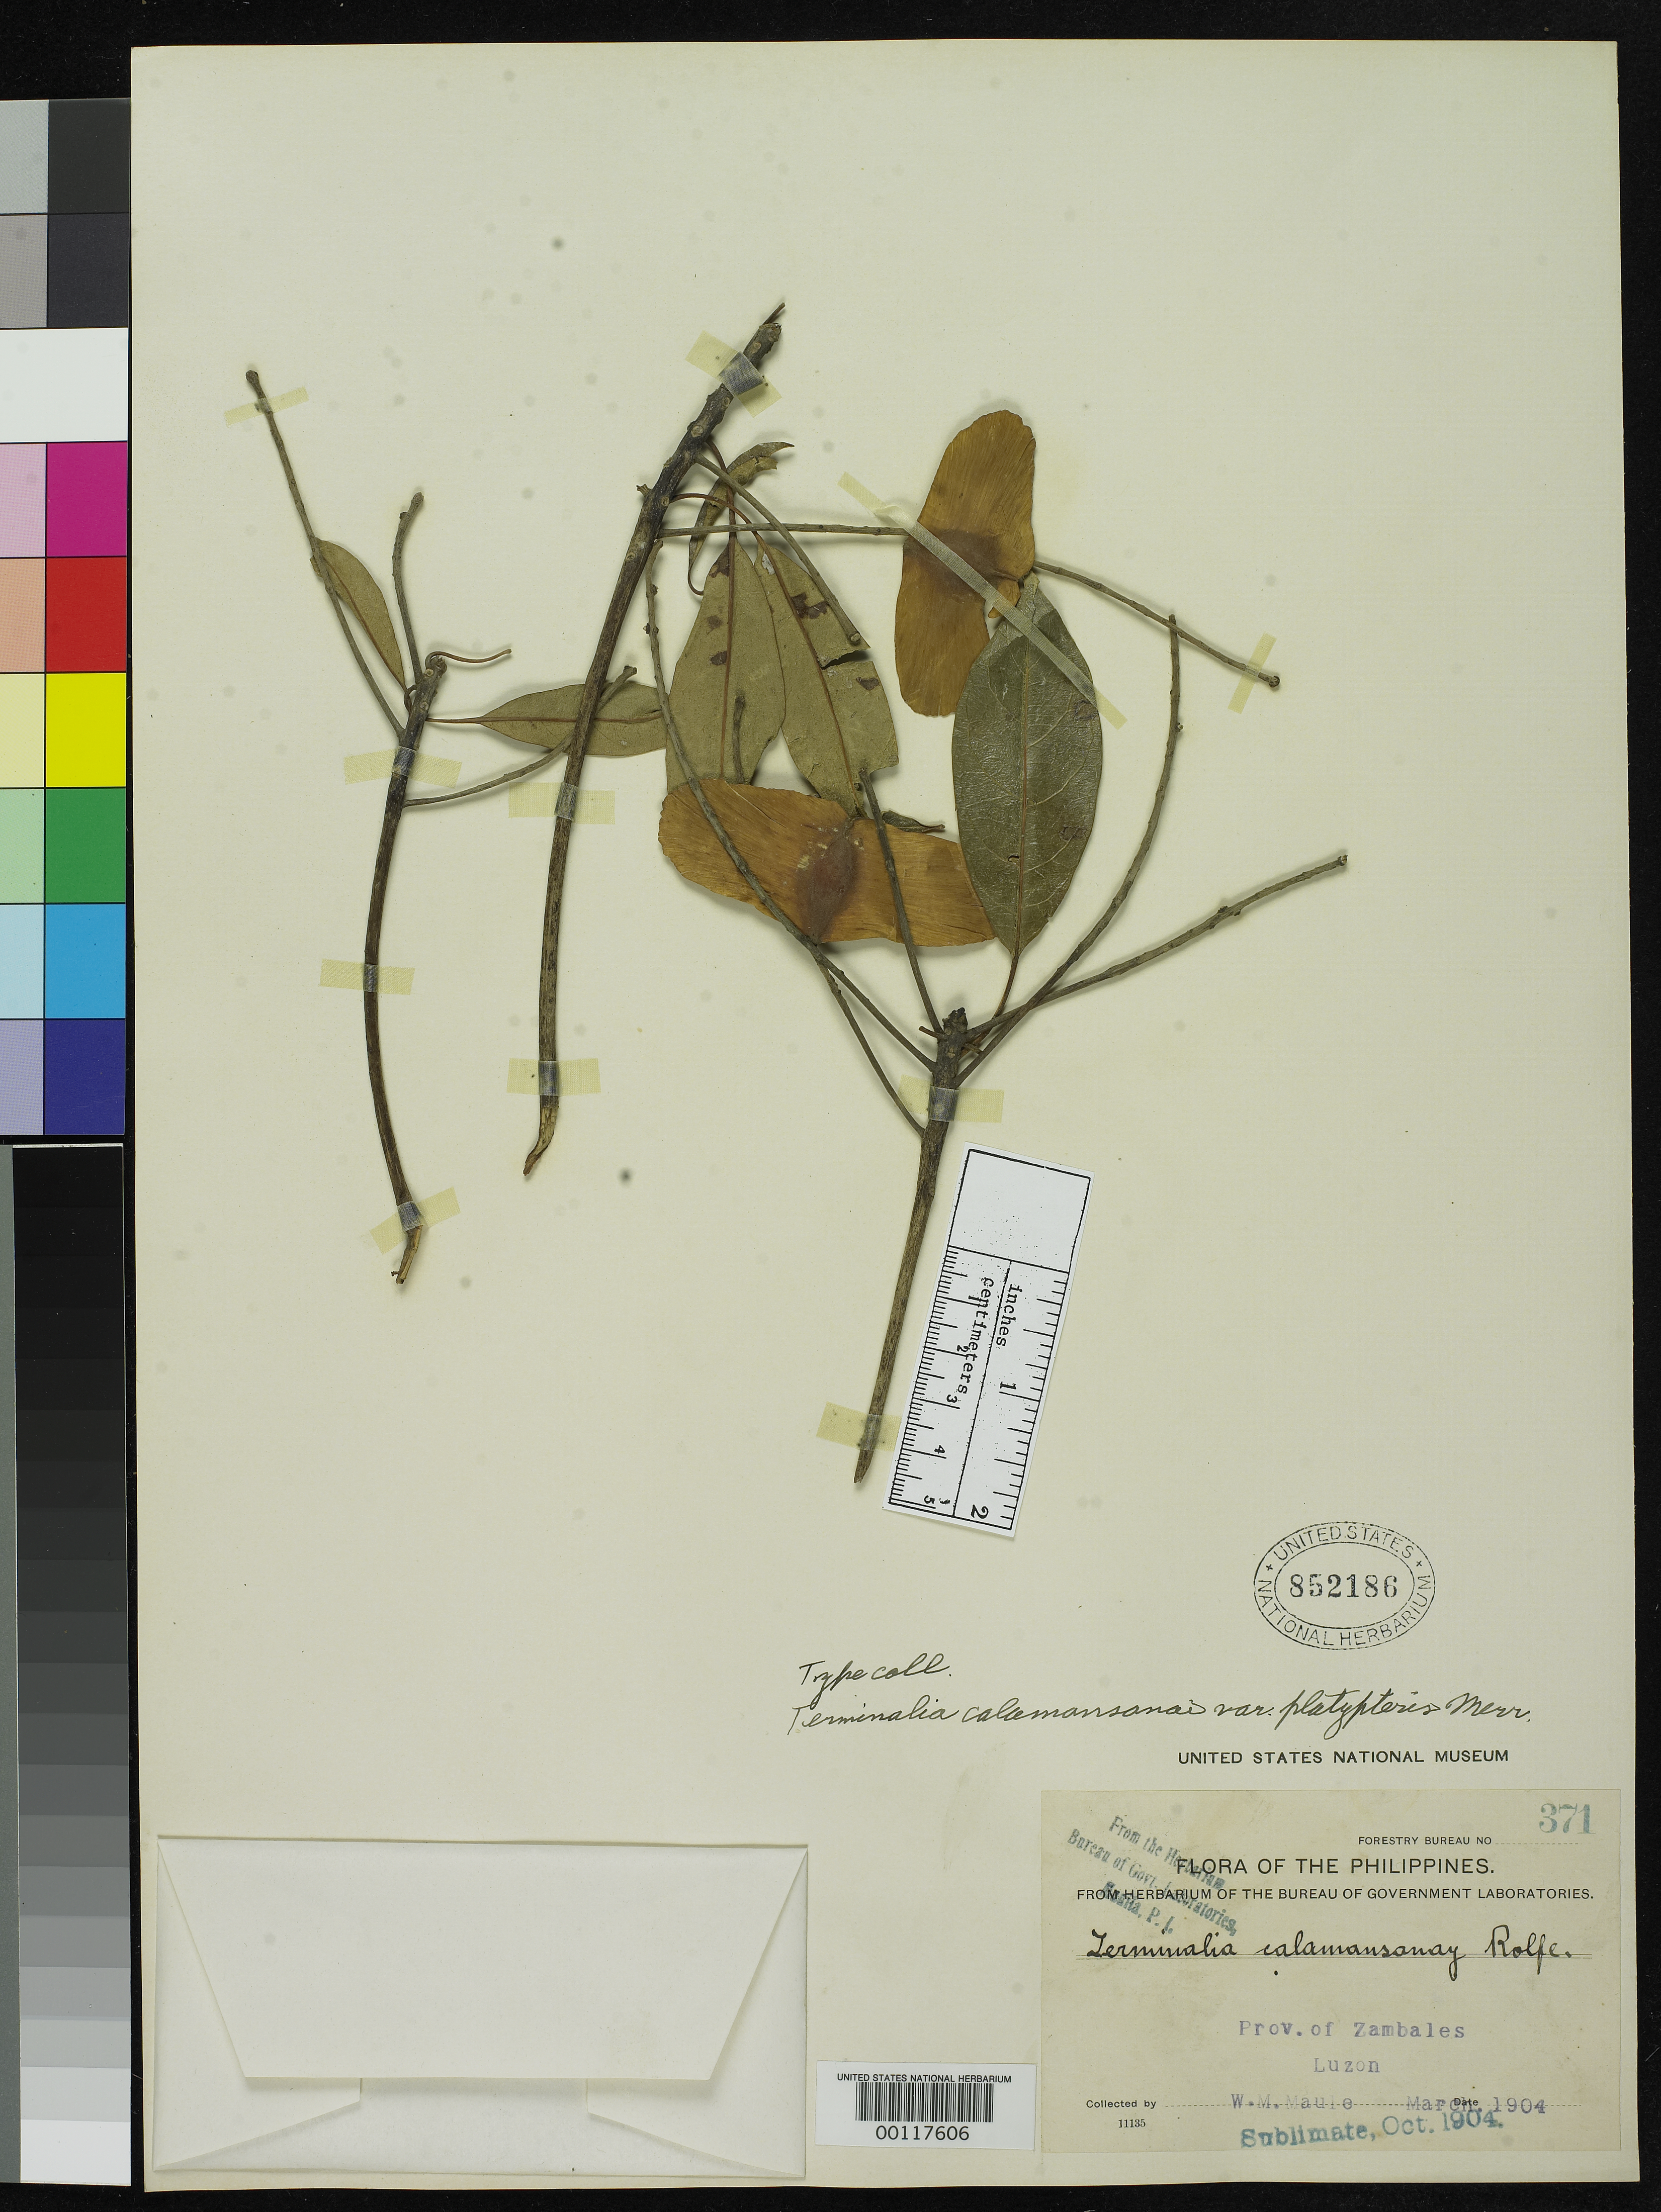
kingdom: Plantae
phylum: Tracheophyta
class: Magnoliopsida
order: Myrtales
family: Combretaceae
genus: Terminalia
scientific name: Terminalia calamansanai var. platypteris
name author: Merr.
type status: Isotype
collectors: W. Maule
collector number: Bur. Sci. 371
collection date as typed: Mar 1904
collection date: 1904-03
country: Philippines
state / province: Central Luzon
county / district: Zambales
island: Luzon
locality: Subic.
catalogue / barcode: US 852186